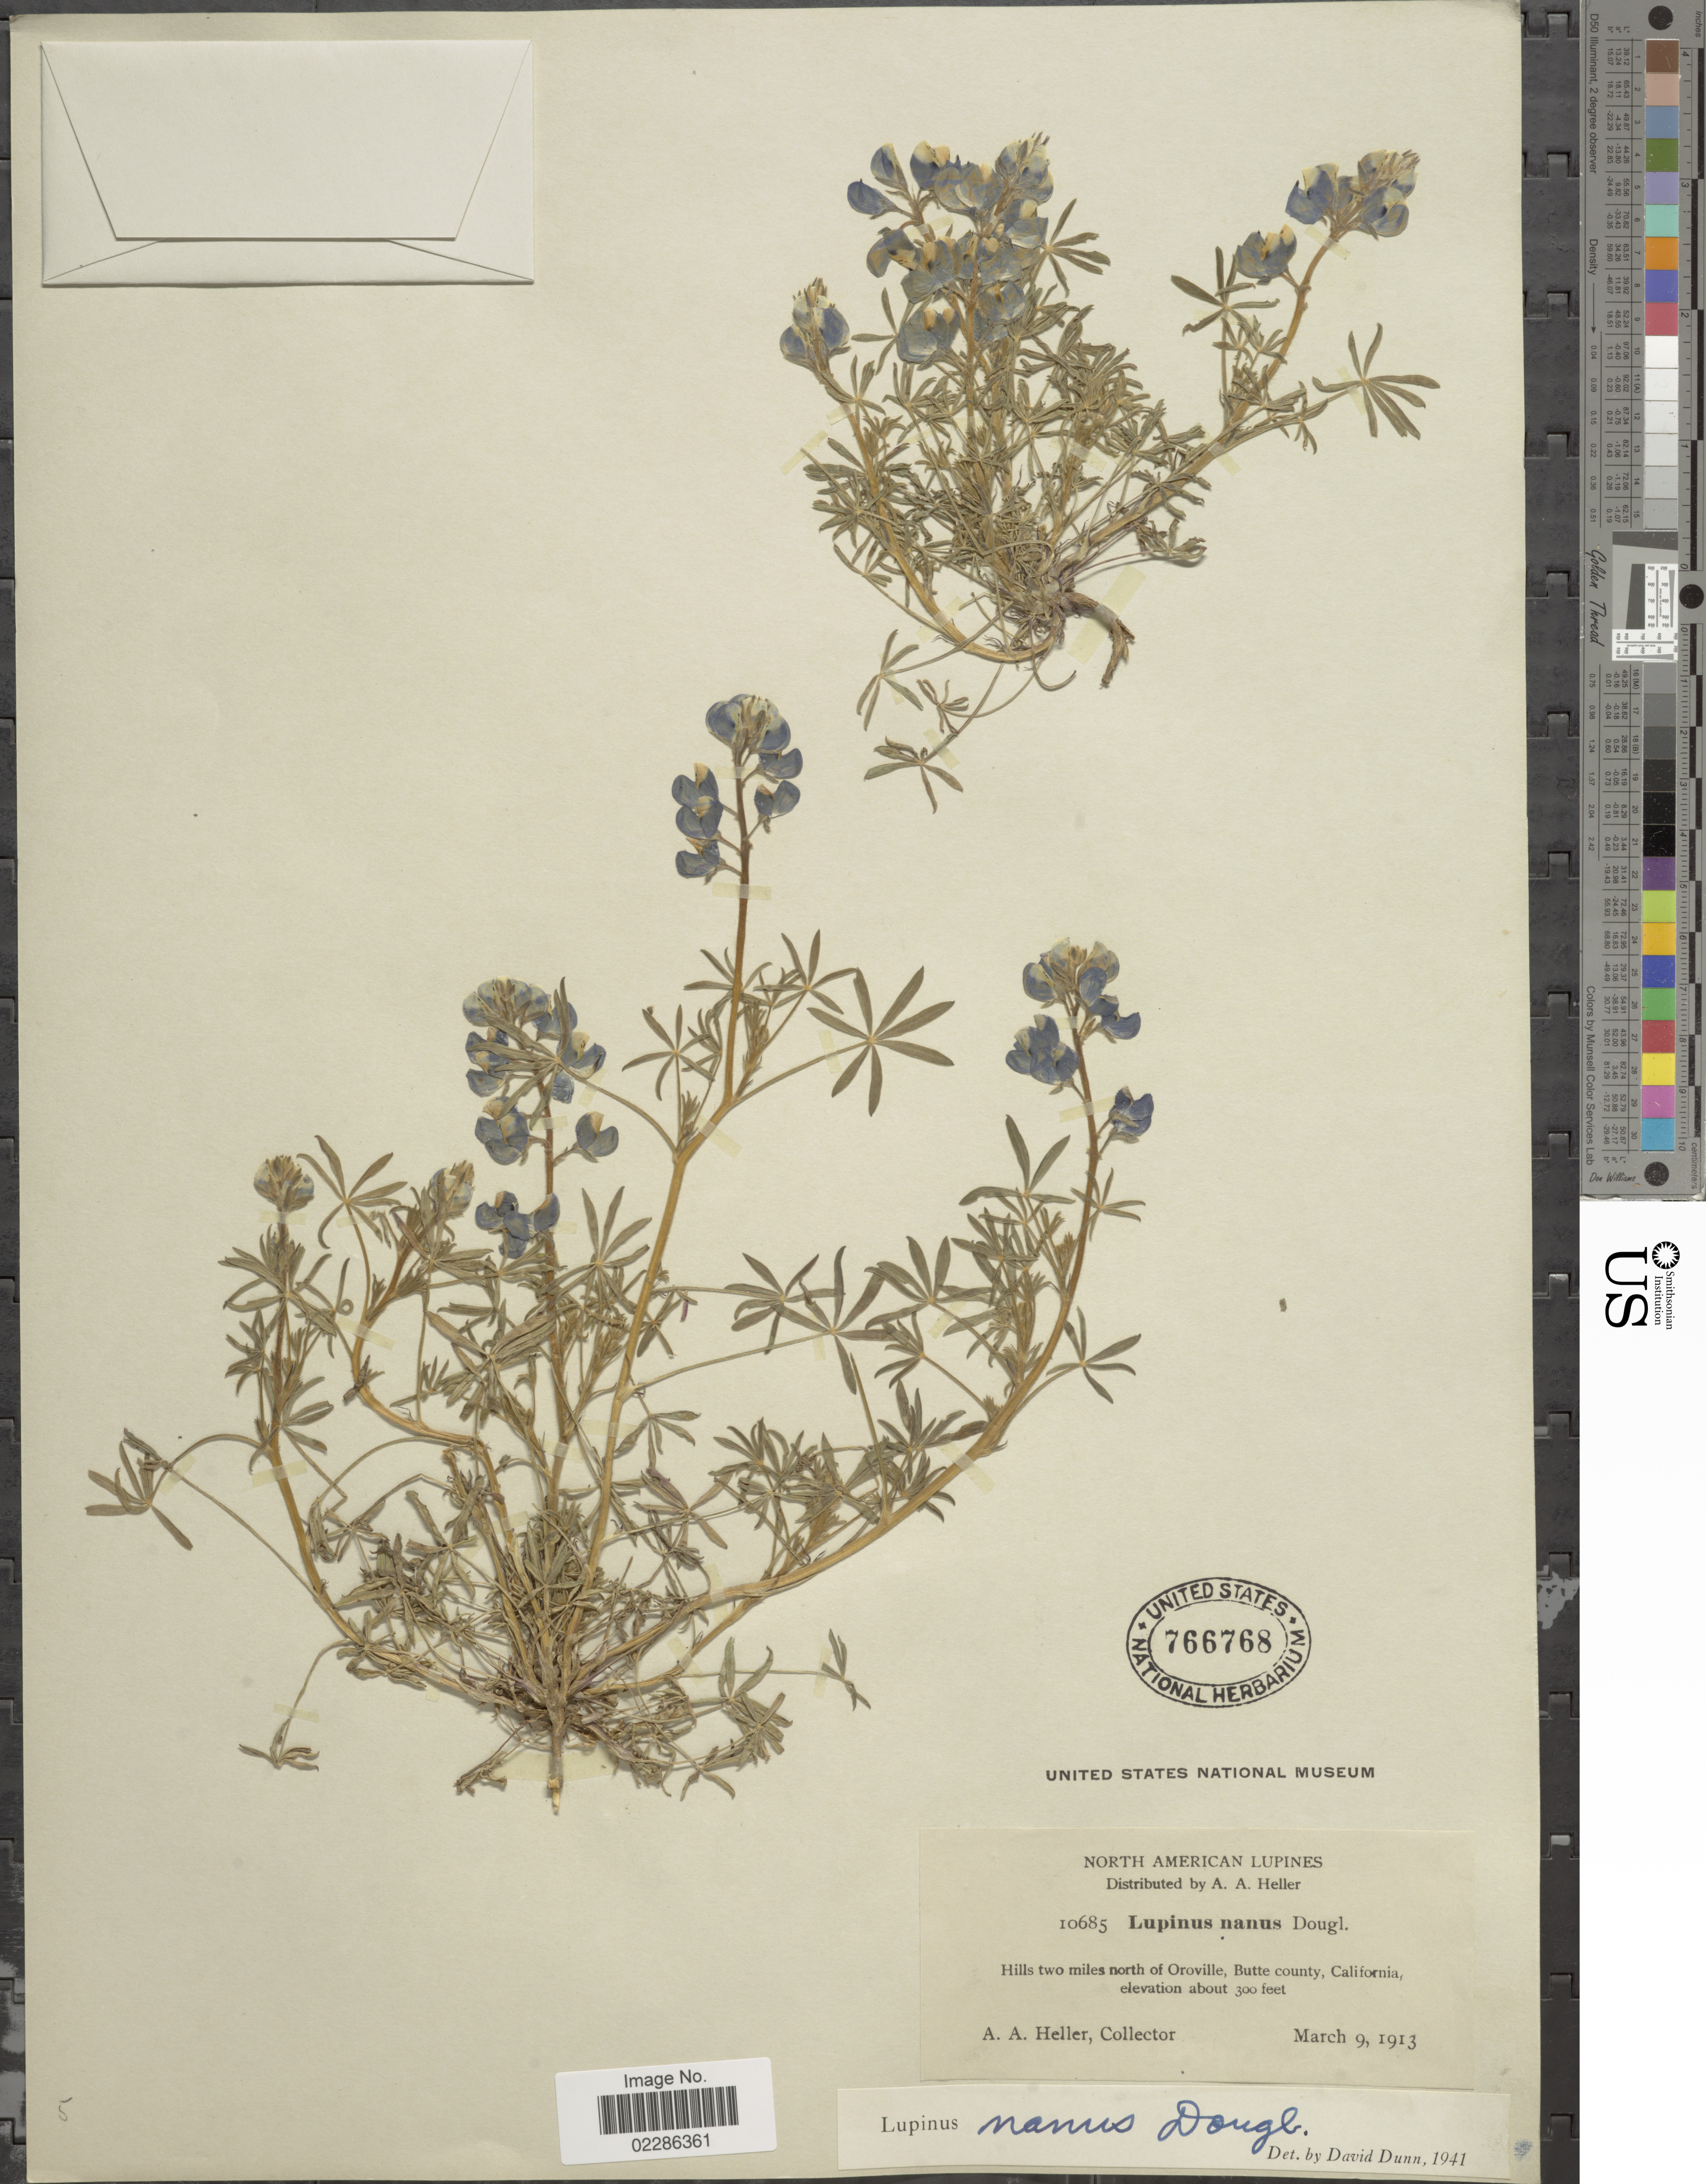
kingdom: Plantae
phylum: Tracheophyta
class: Magnoliopsida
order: Fabales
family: Fabaceae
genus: Lupinus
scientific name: Lupinus nanus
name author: Douglas ex Benth.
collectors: A. A. Heller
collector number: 10685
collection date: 1913-03-09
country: United States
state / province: California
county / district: Butte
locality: Hills two miles north of Oroville, Buute county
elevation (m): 91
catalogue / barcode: US 766768